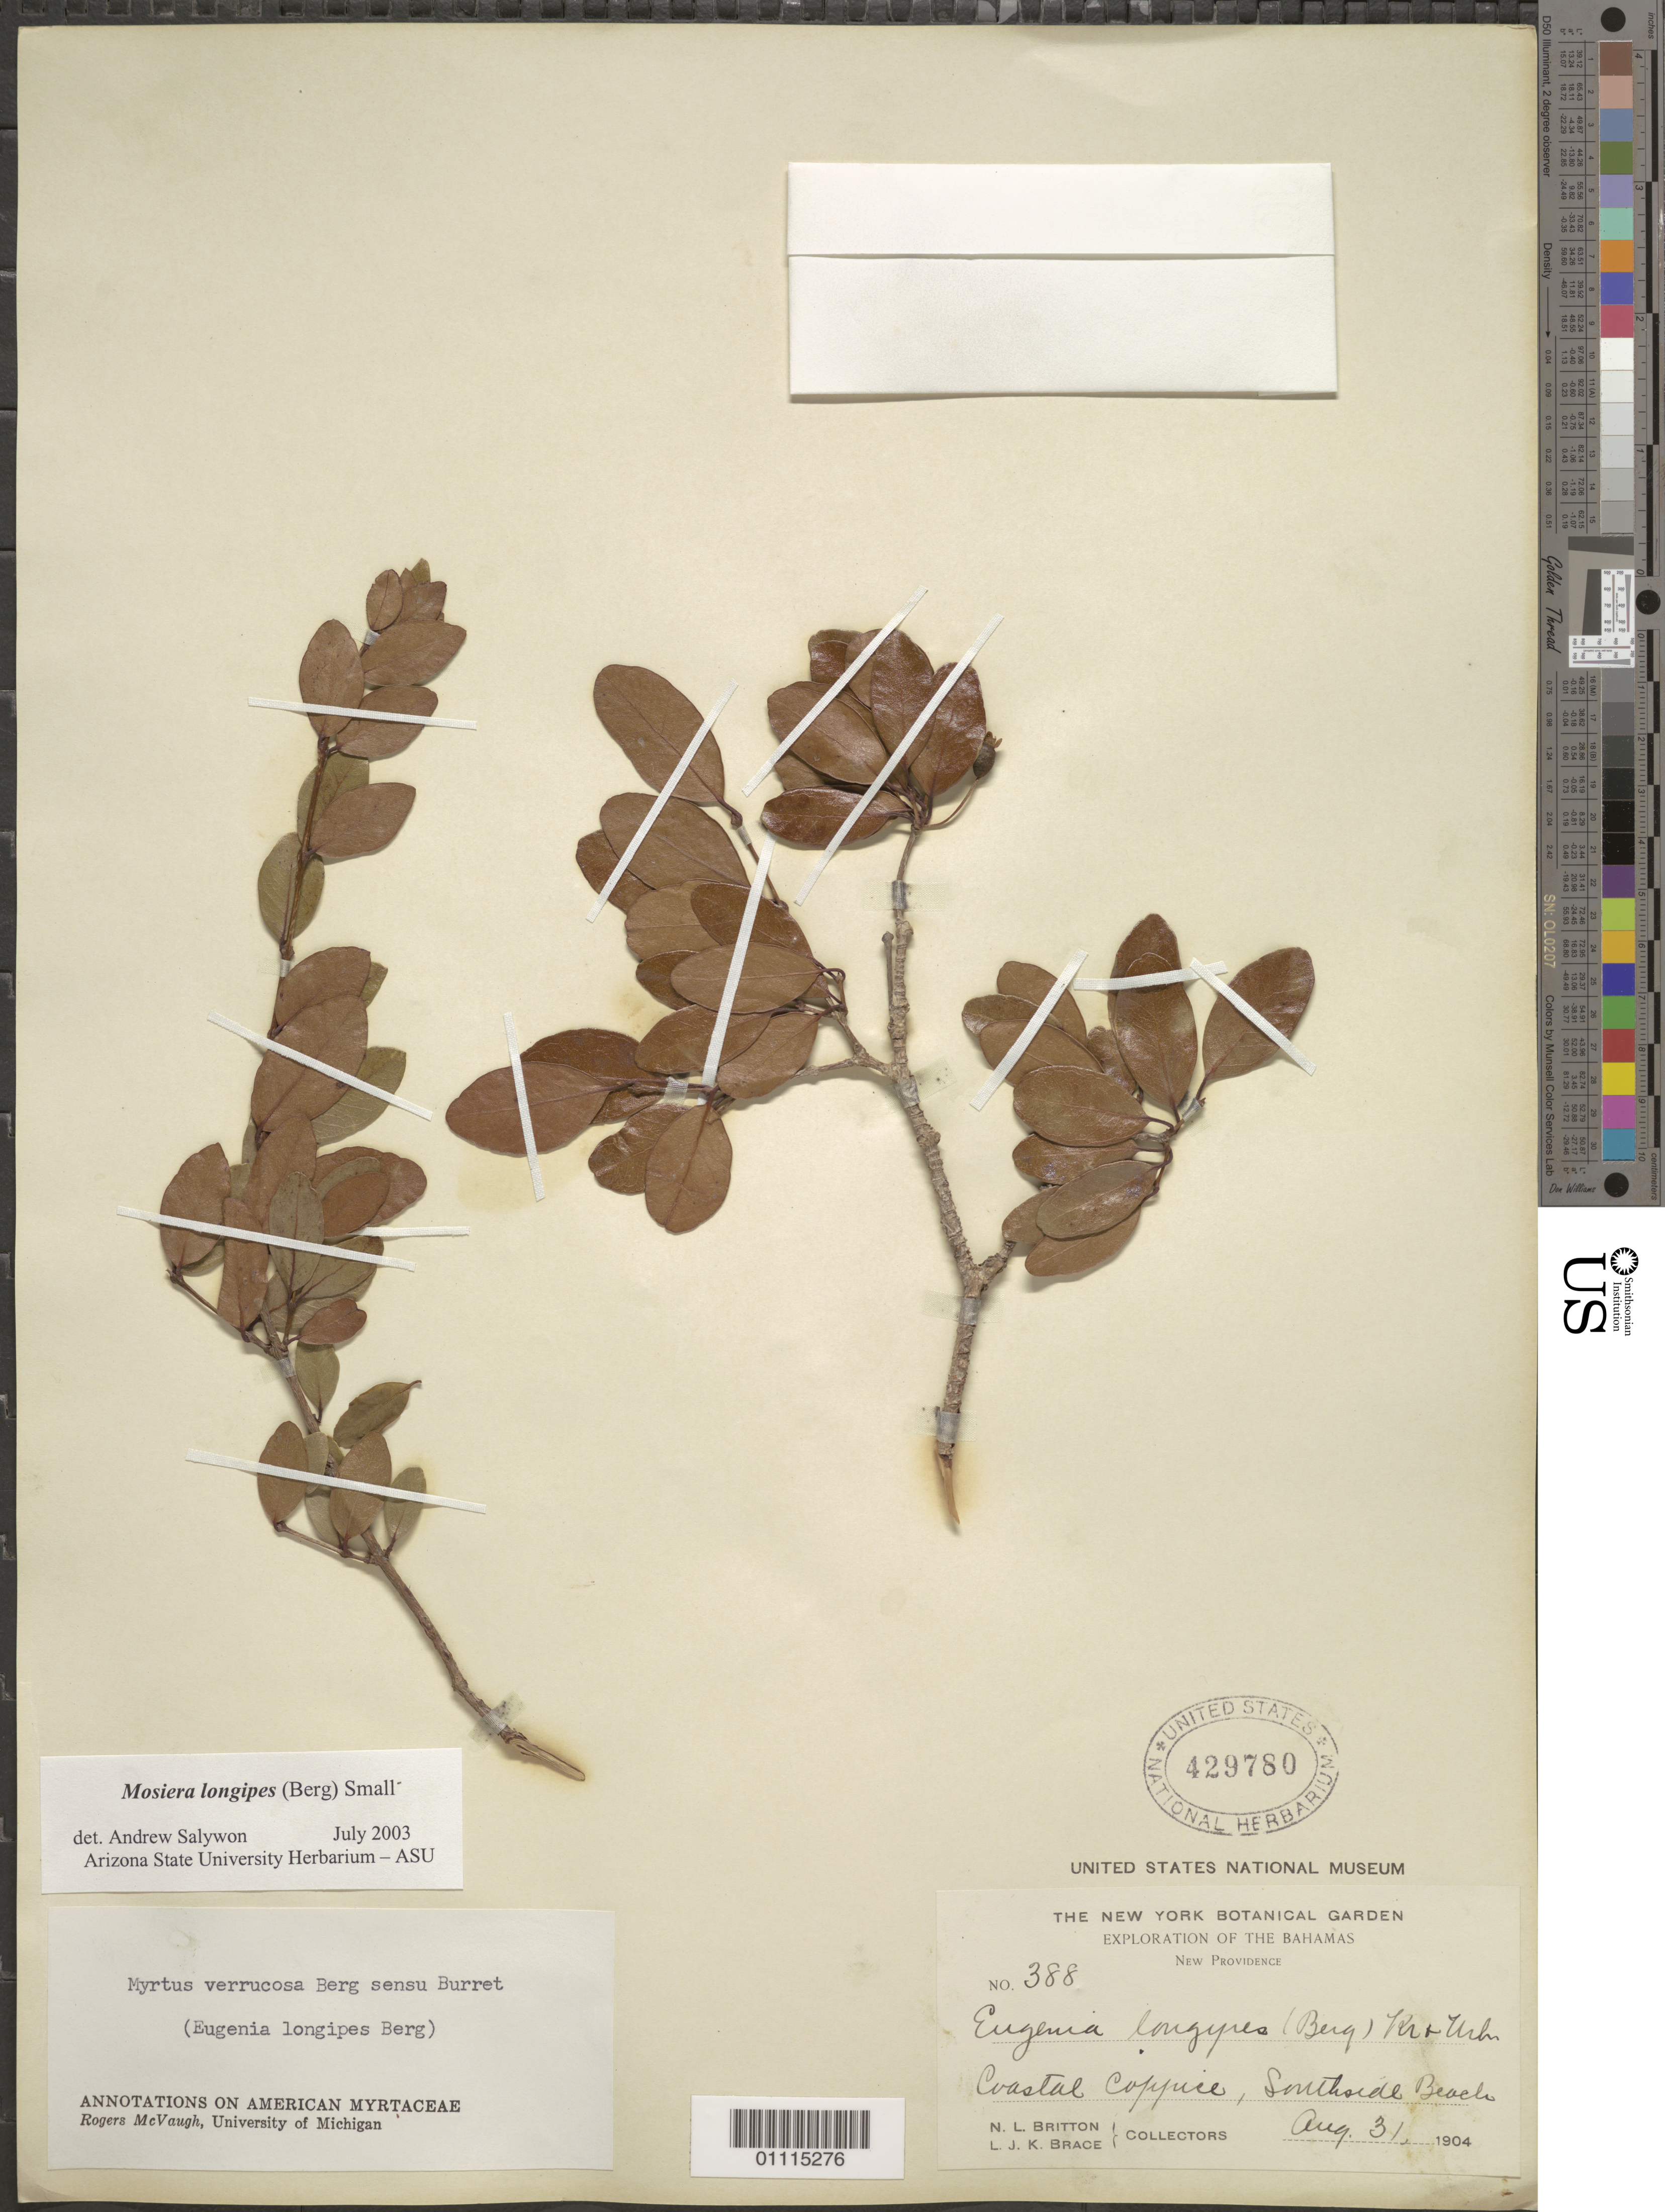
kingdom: Plantae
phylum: Tracheophyta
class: Magnoliopsida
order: Myrtales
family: Myrtaceae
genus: Mosiera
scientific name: Mosiera longipes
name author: (O. Berg) Small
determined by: Salywon, A. M., (ASU)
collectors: N. Britton & L. J. K. Brace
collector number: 388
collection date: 1904-08-31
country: Bahamas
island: New Providence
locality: Southside Beach.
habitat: Coastal coppice.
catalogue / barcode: US 429780